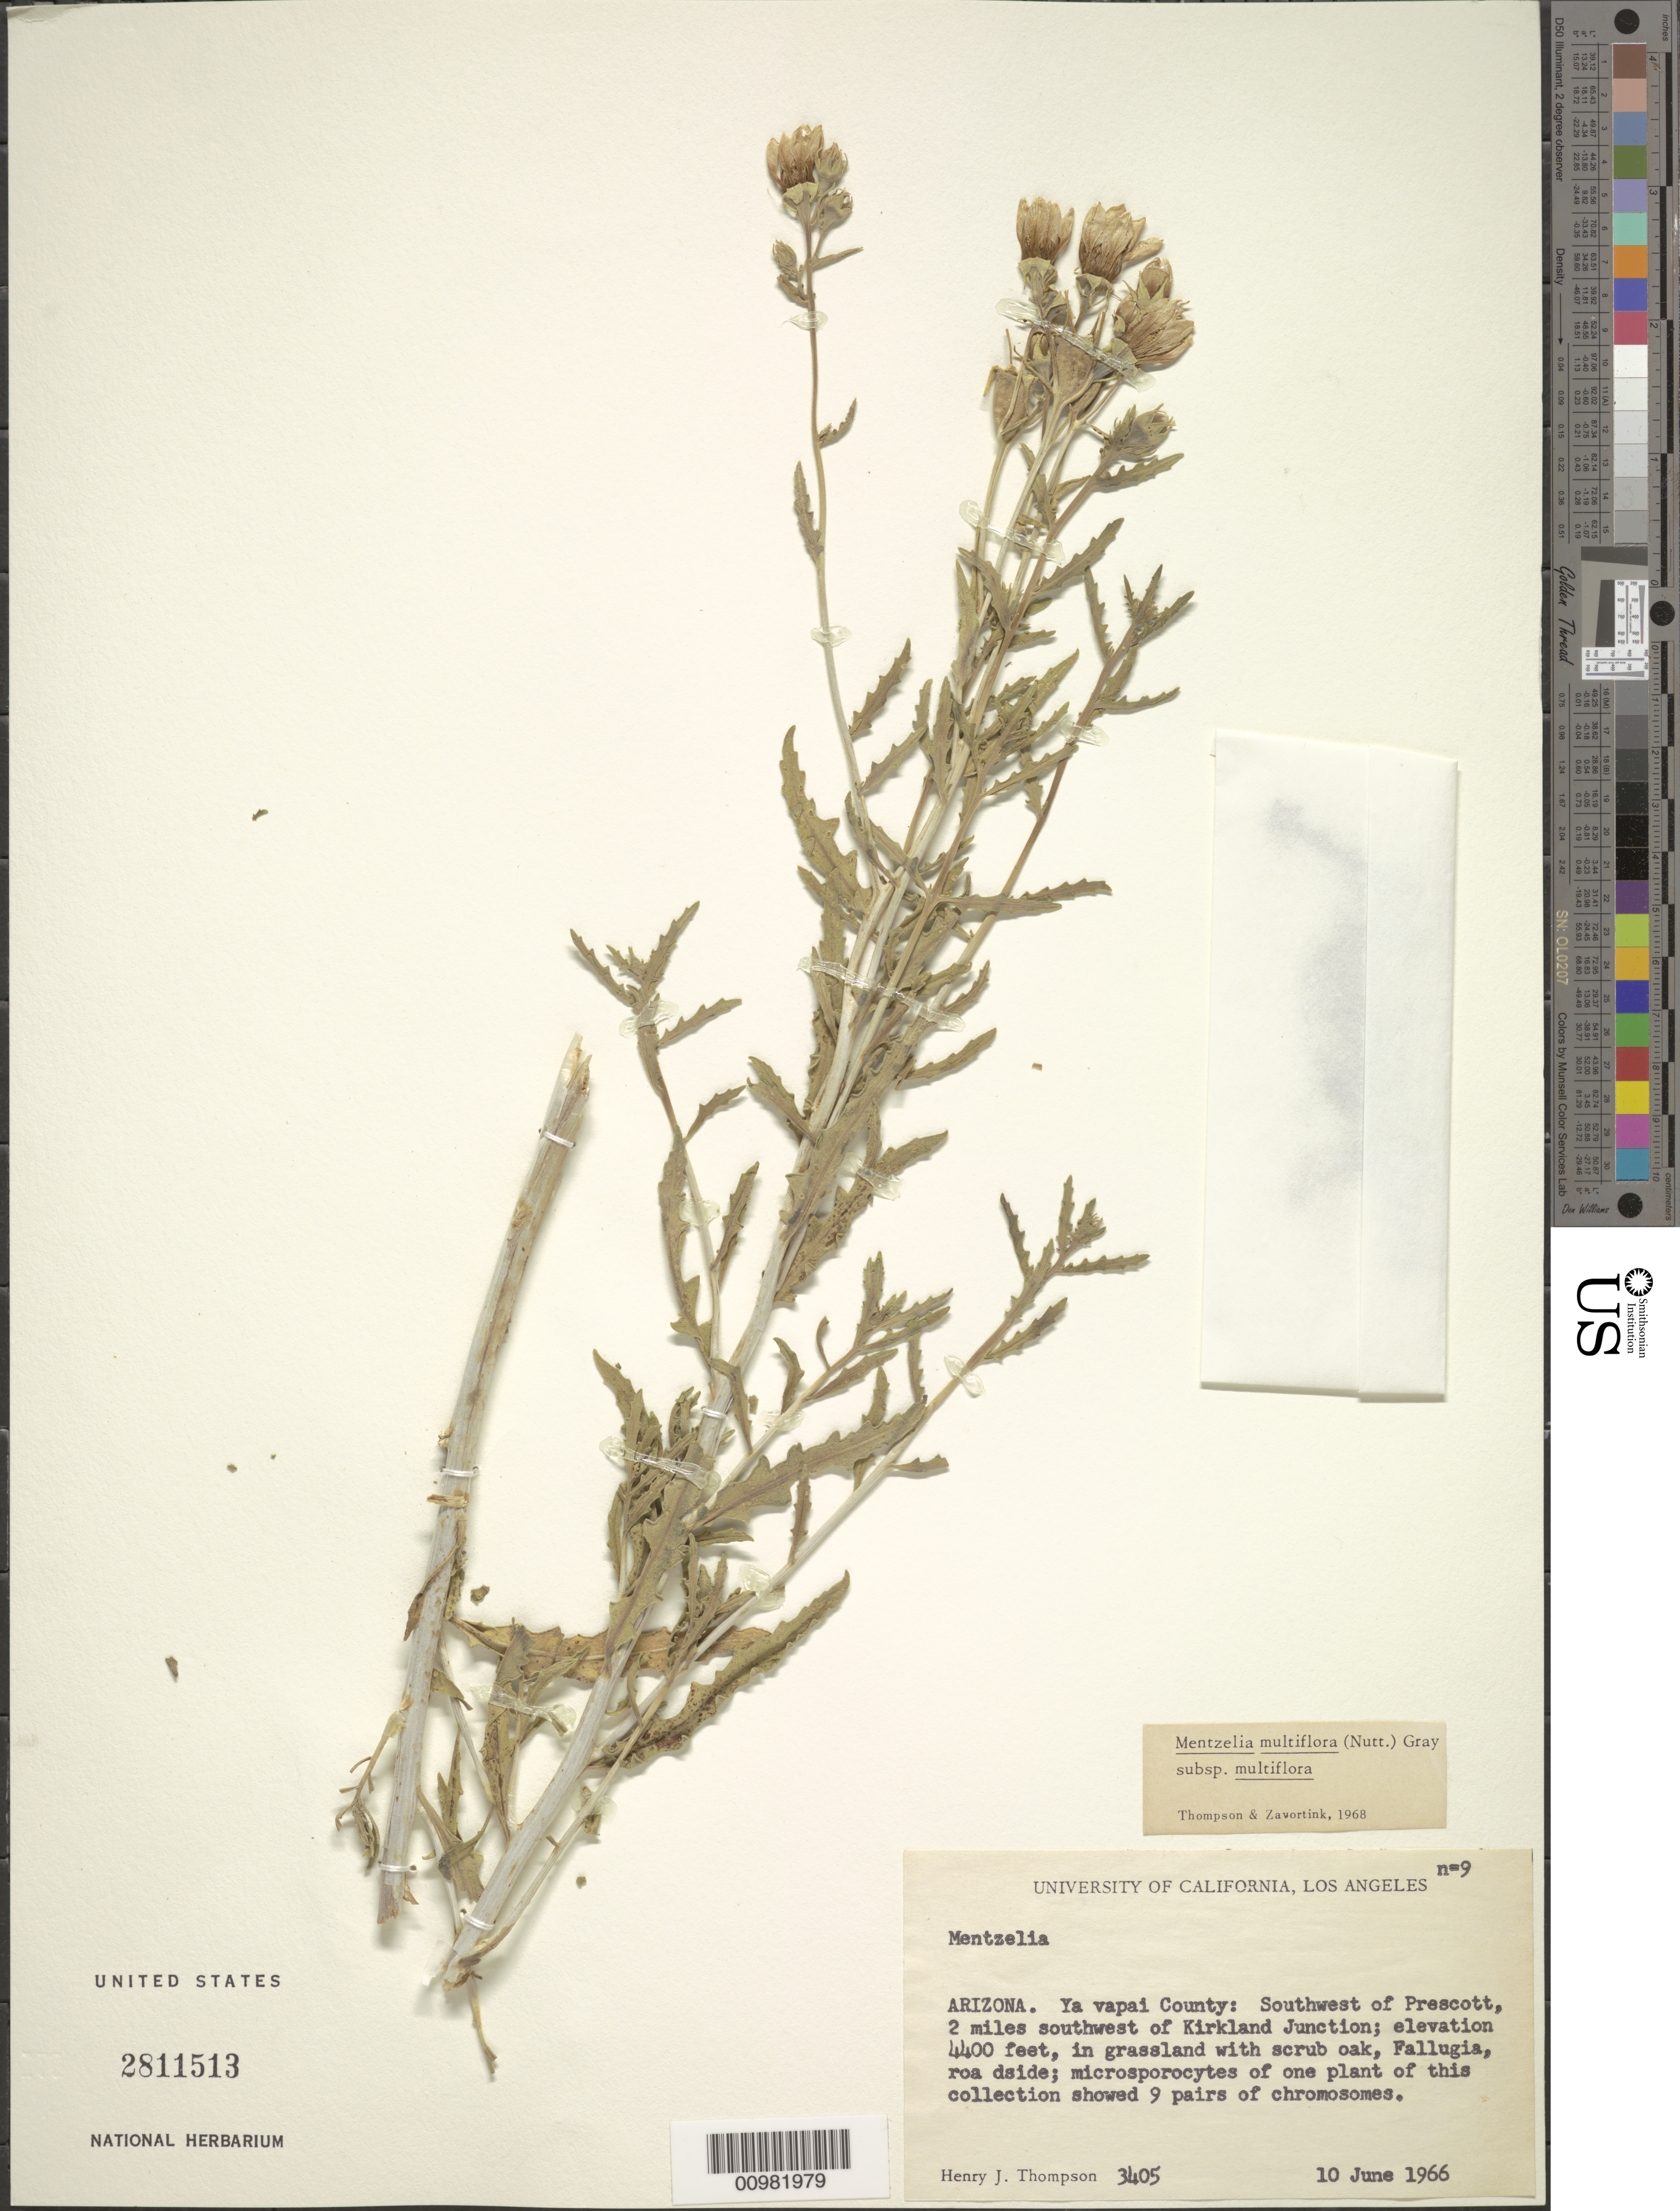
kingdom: Plantae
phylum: Tracheophyta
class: Magnoliopsida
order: Cornales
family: Loasaceae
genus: Mentzelia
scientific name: Mentzelia multiflora subsp. multiflora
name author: (Nutt.) A. Gray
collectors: H. J. Thompson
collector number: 3405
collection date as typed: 10 Jun 1966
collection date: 1966-06-10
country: United States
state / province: Arizona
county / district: Yavapai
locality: SW. of Prescott; 2 mi. SW. of Kirkland Junction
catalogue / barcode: US 2811513